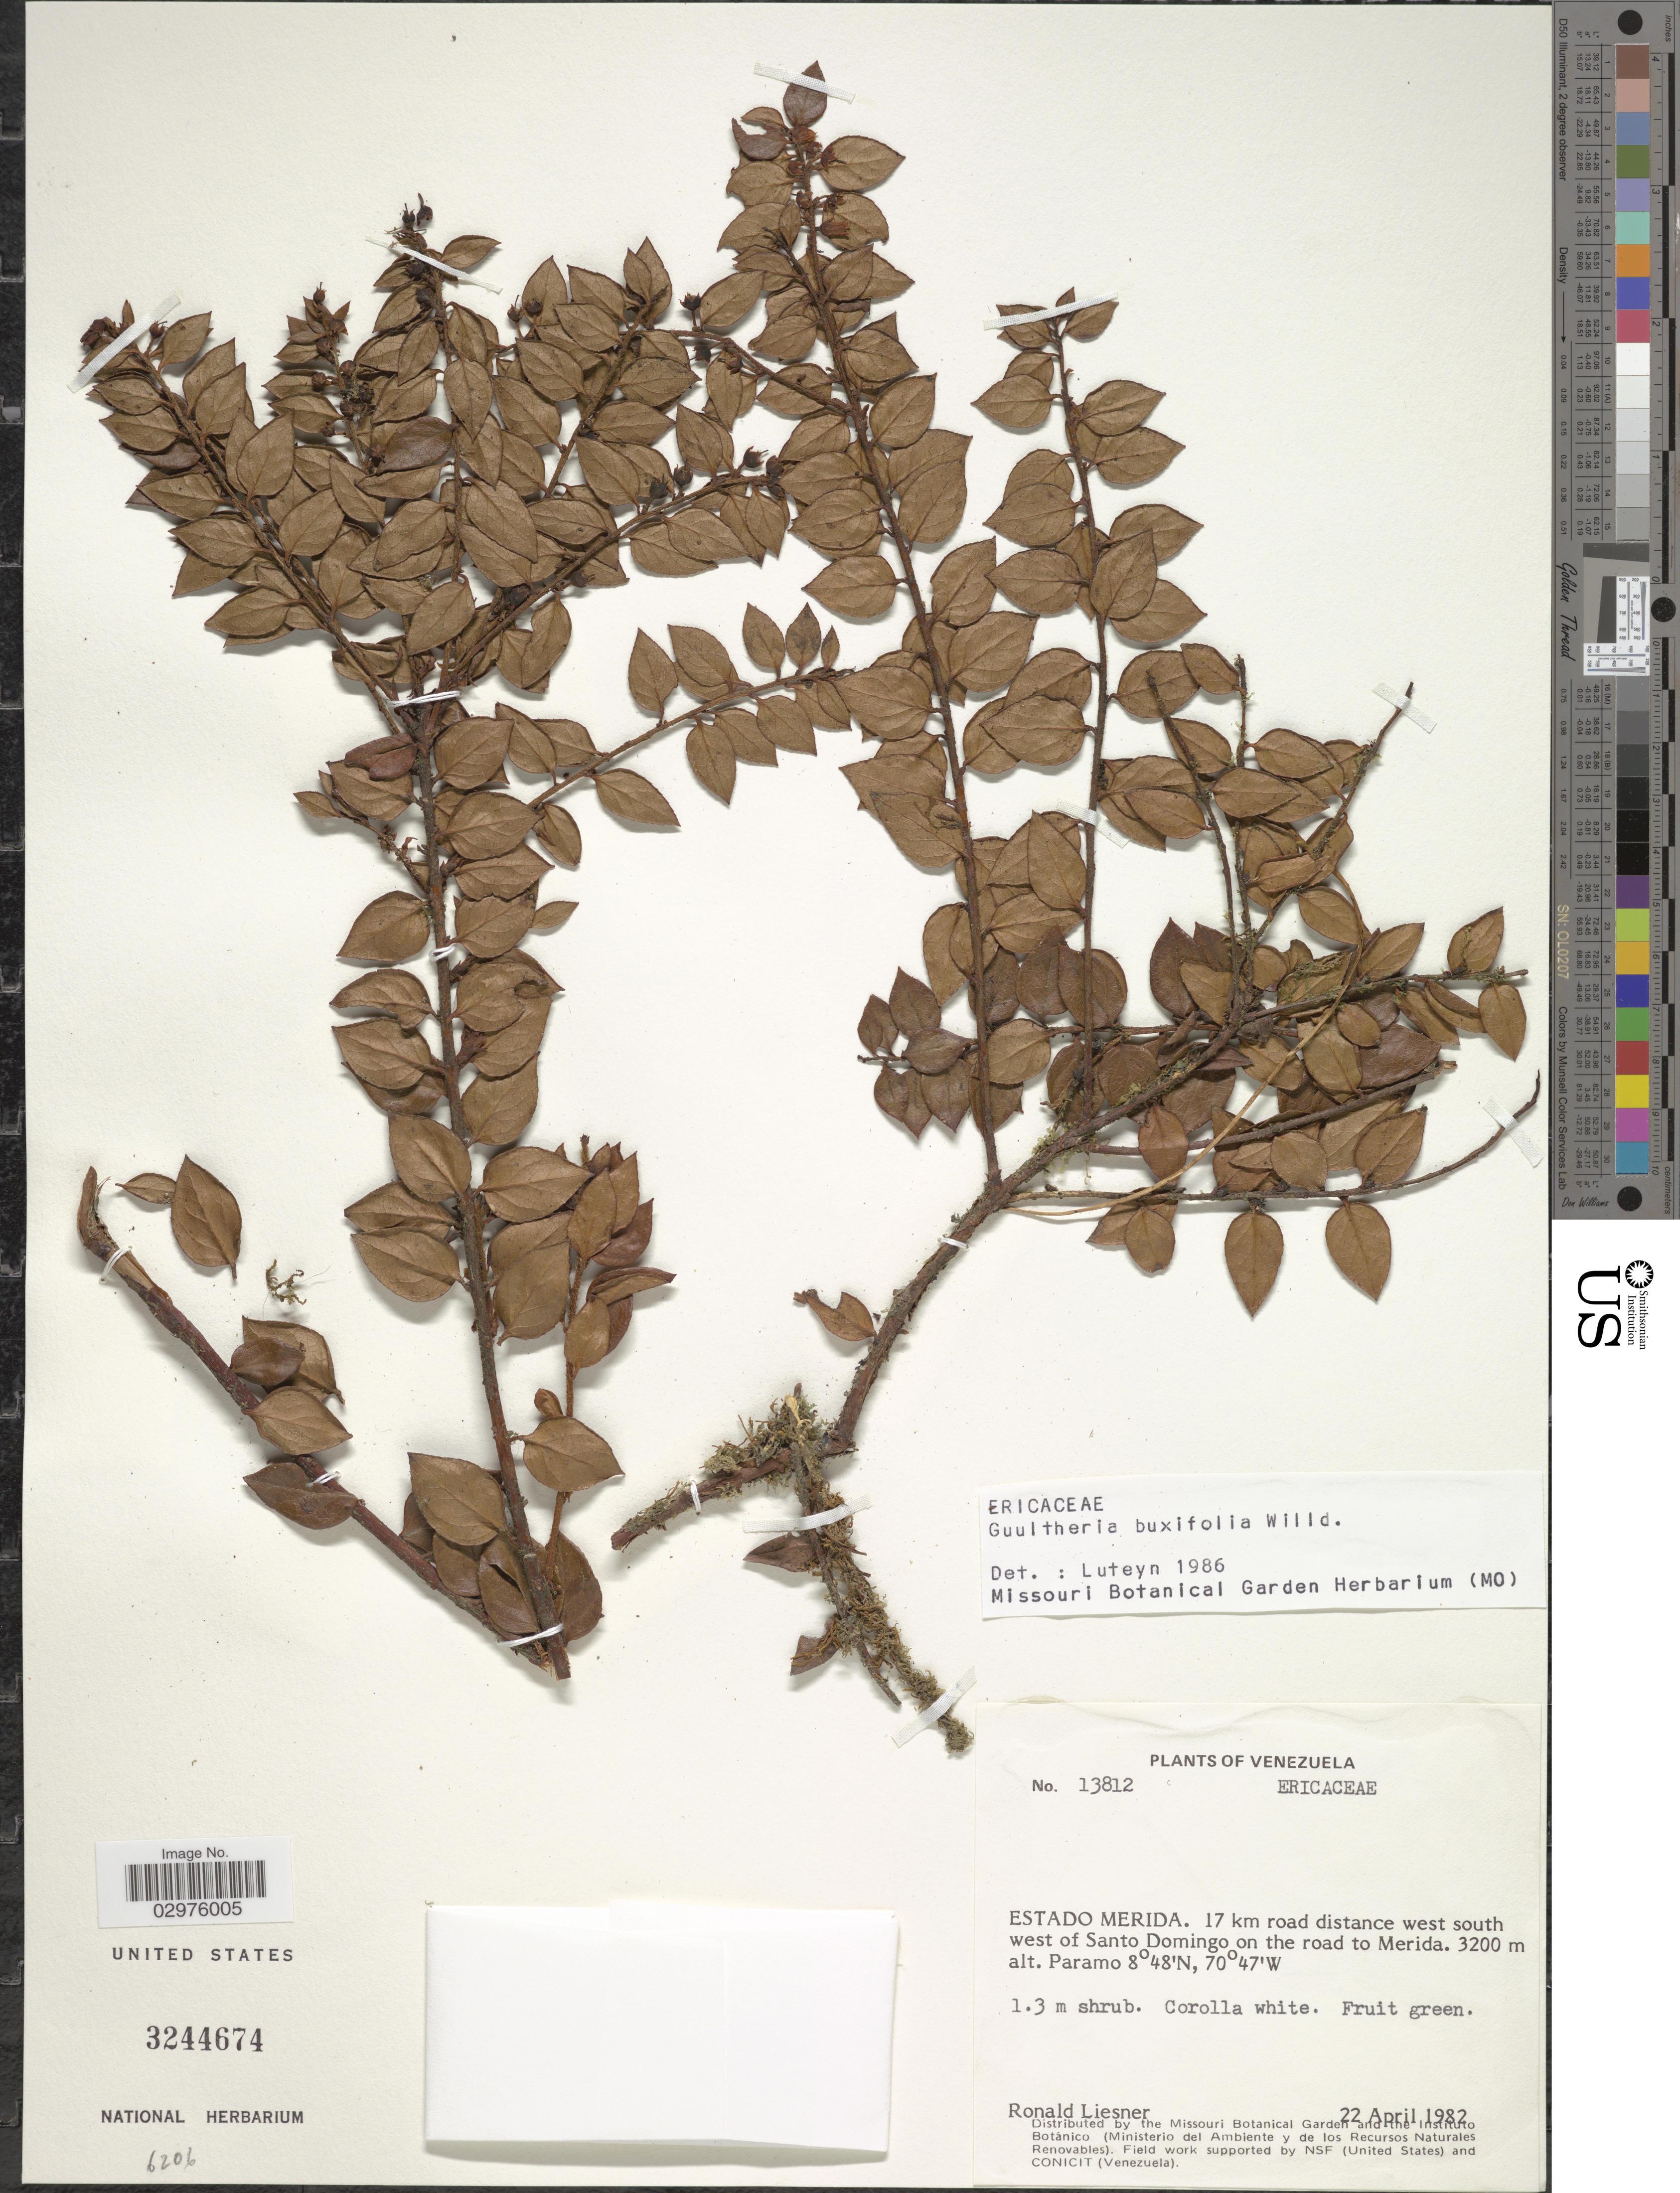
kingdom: Plantae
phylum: Tracheophyta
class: Magnoliopsida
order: Ericales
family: Ericaceae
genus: Gaultheria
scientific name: Gaultheria buxifolia var. buxifolia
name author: Willd.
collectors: R. L. Liesner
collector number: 13812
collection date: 1982-04-22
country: Venezuela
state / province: Mérida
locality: Estado Merida. 17 km road distance west south west of Santo Domingo on the road to Merida.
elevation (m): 3200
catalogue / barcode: US 3244674